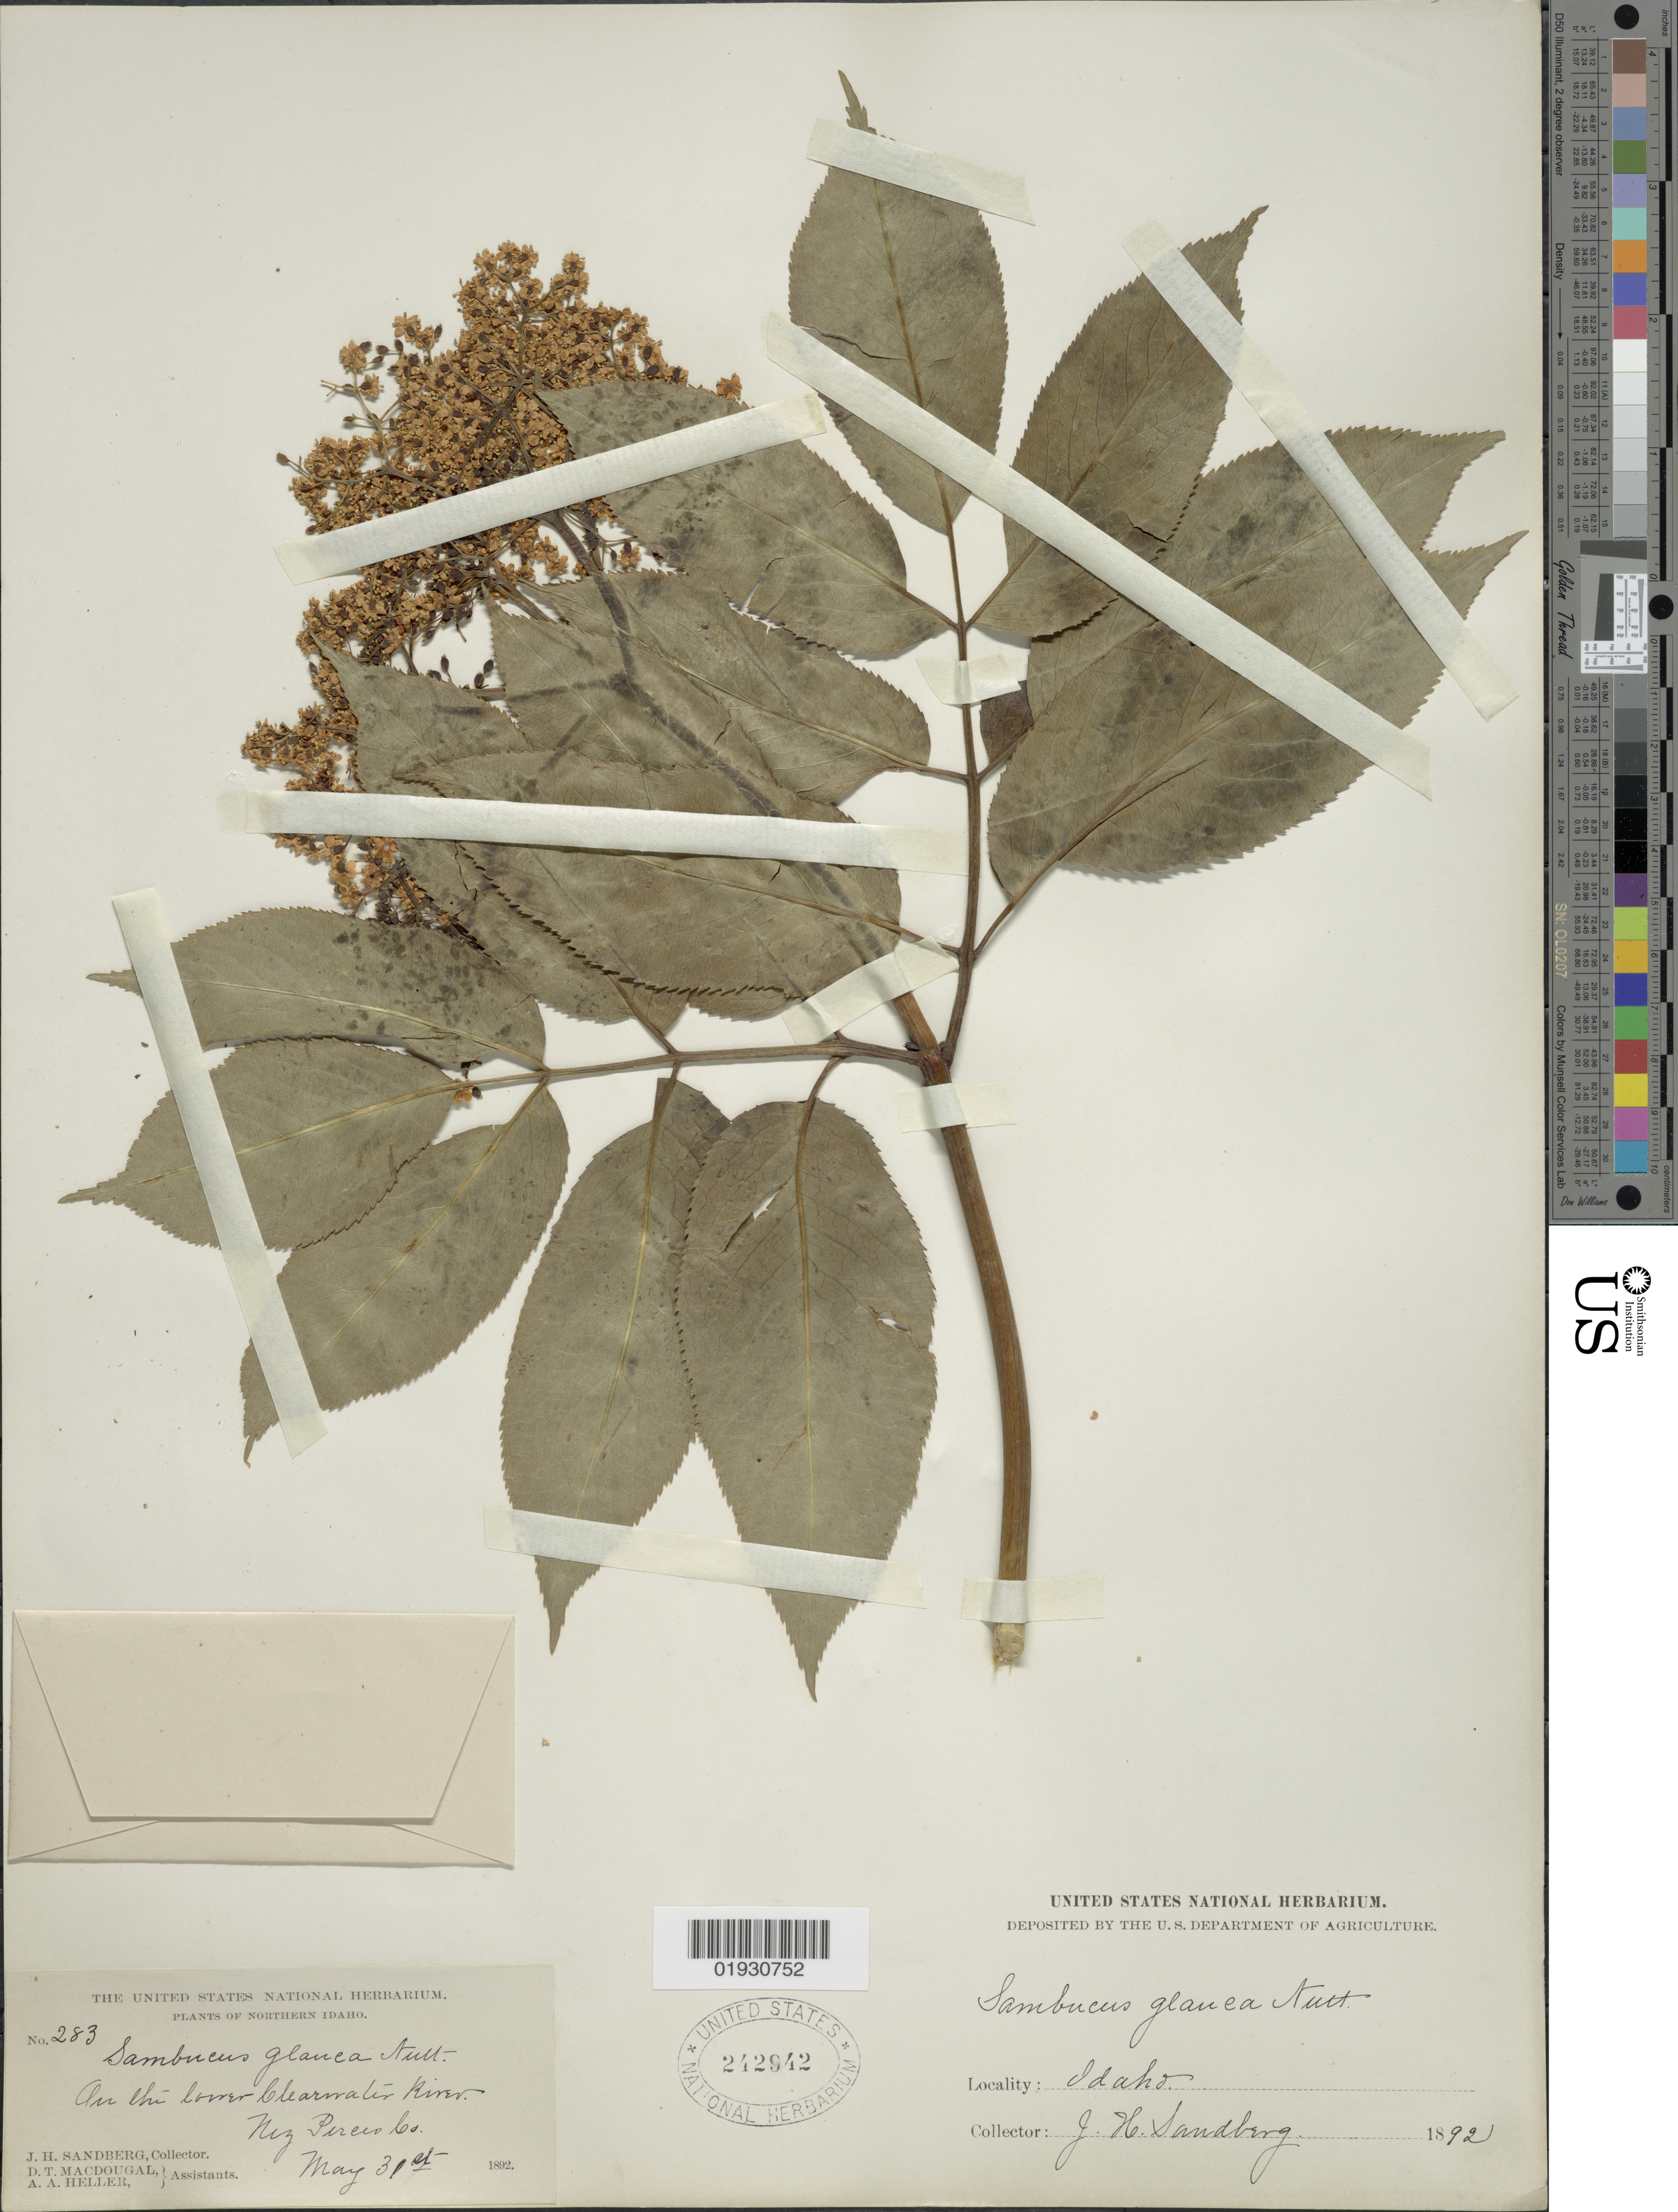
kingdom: Plantae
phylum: Tracheophyta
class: Magnoliopsida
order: Dipsacales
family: Viburnaceae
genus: Sambucus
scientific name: Sambucus cerulea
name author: Raf.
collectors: J. H. Sandberg, D. T. MacDougal & A. A. Heller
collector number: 283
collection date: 1892-05-31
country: United States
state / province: Idaho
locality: Northern Idaho, On the lower Clearwater River, Nez Perces Co.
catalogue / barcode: US 242942